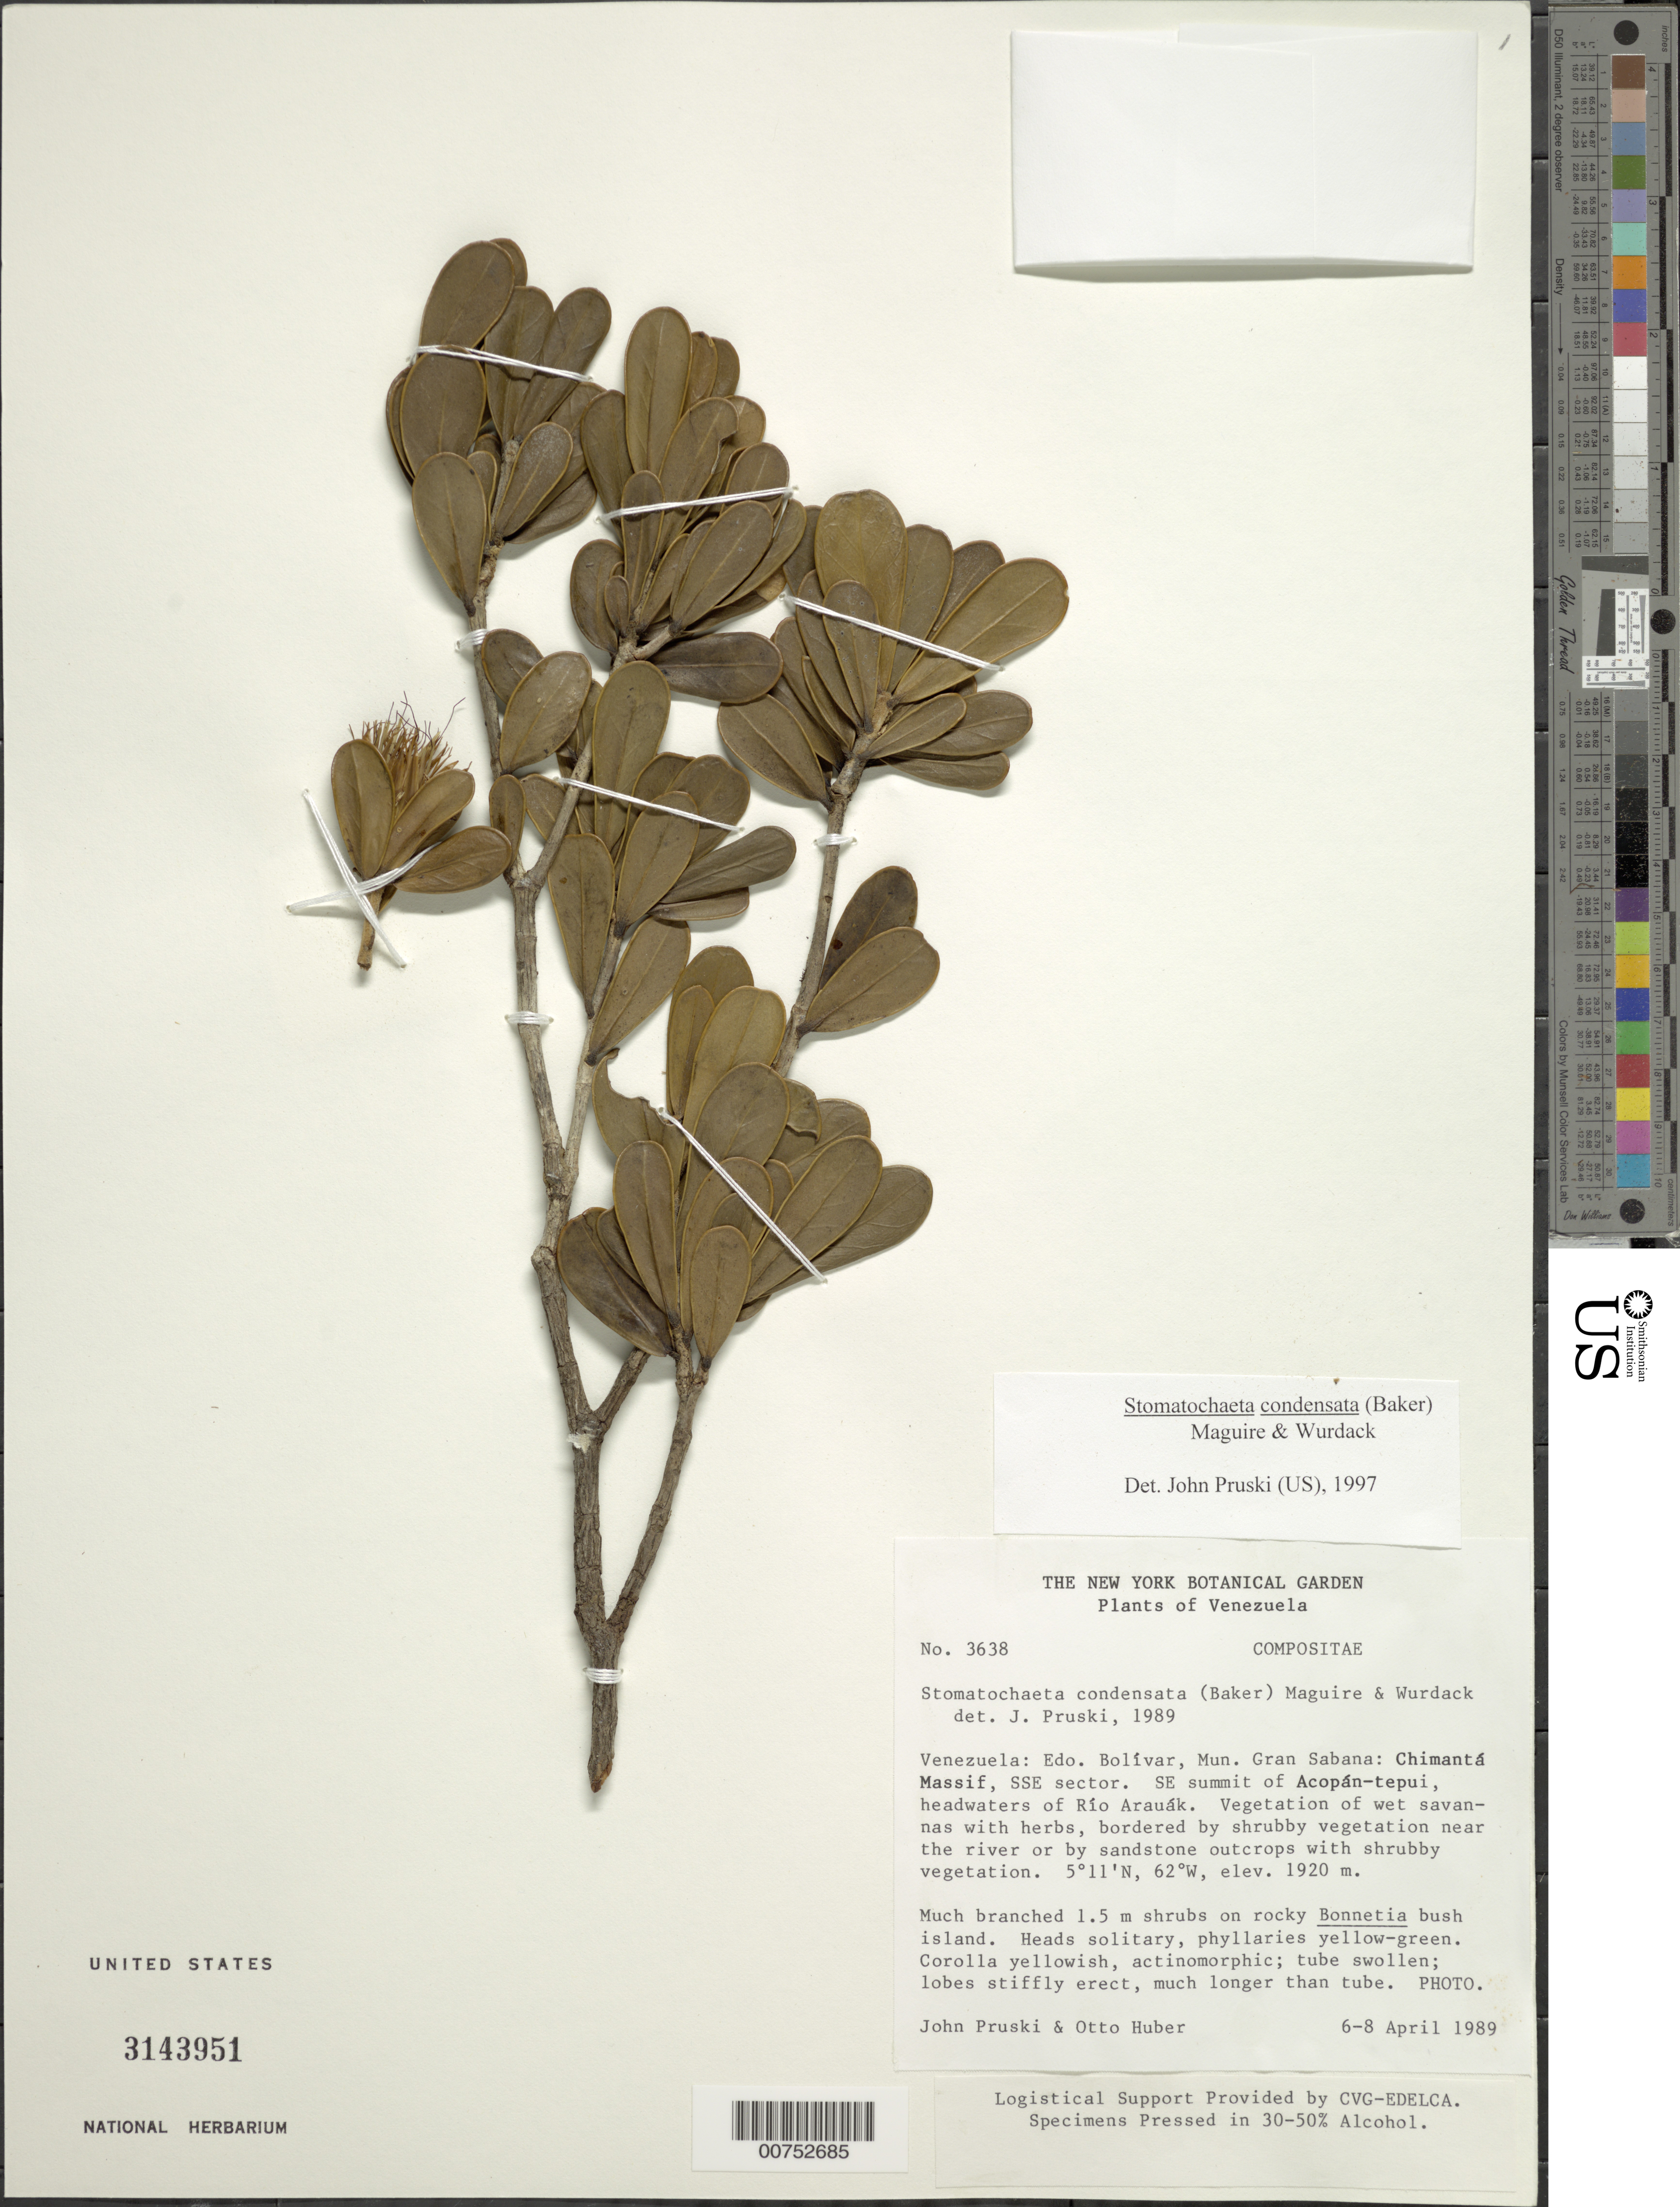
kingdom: Plantae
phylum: Tracheophyta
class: Magnoliopsida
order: Asterales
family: Asteraceae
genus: Stomatochaeta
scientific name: Stomatochaeta condensata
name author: (Baker) Maguire & Wurdack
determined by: Pruski, J. F.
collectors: J. F. Pruski & O. Huber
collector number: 3638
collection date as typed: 6-Apr-89 to 8-Apr-89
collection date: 1989-04-06/1989-04-08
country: Venezuela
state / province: Bolívar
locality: Mun. Gran Sabana: Chimantá Massif, SSE sector. SE summit of Acopán-tepuí, headwaters of Río Arauák.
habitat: Vegetation of wet savannas with herbs, bordered by shrubby vegetation near the river or by sandstone outcrops with shrubby vegetation.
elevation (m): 1920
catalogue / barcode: US 3143951